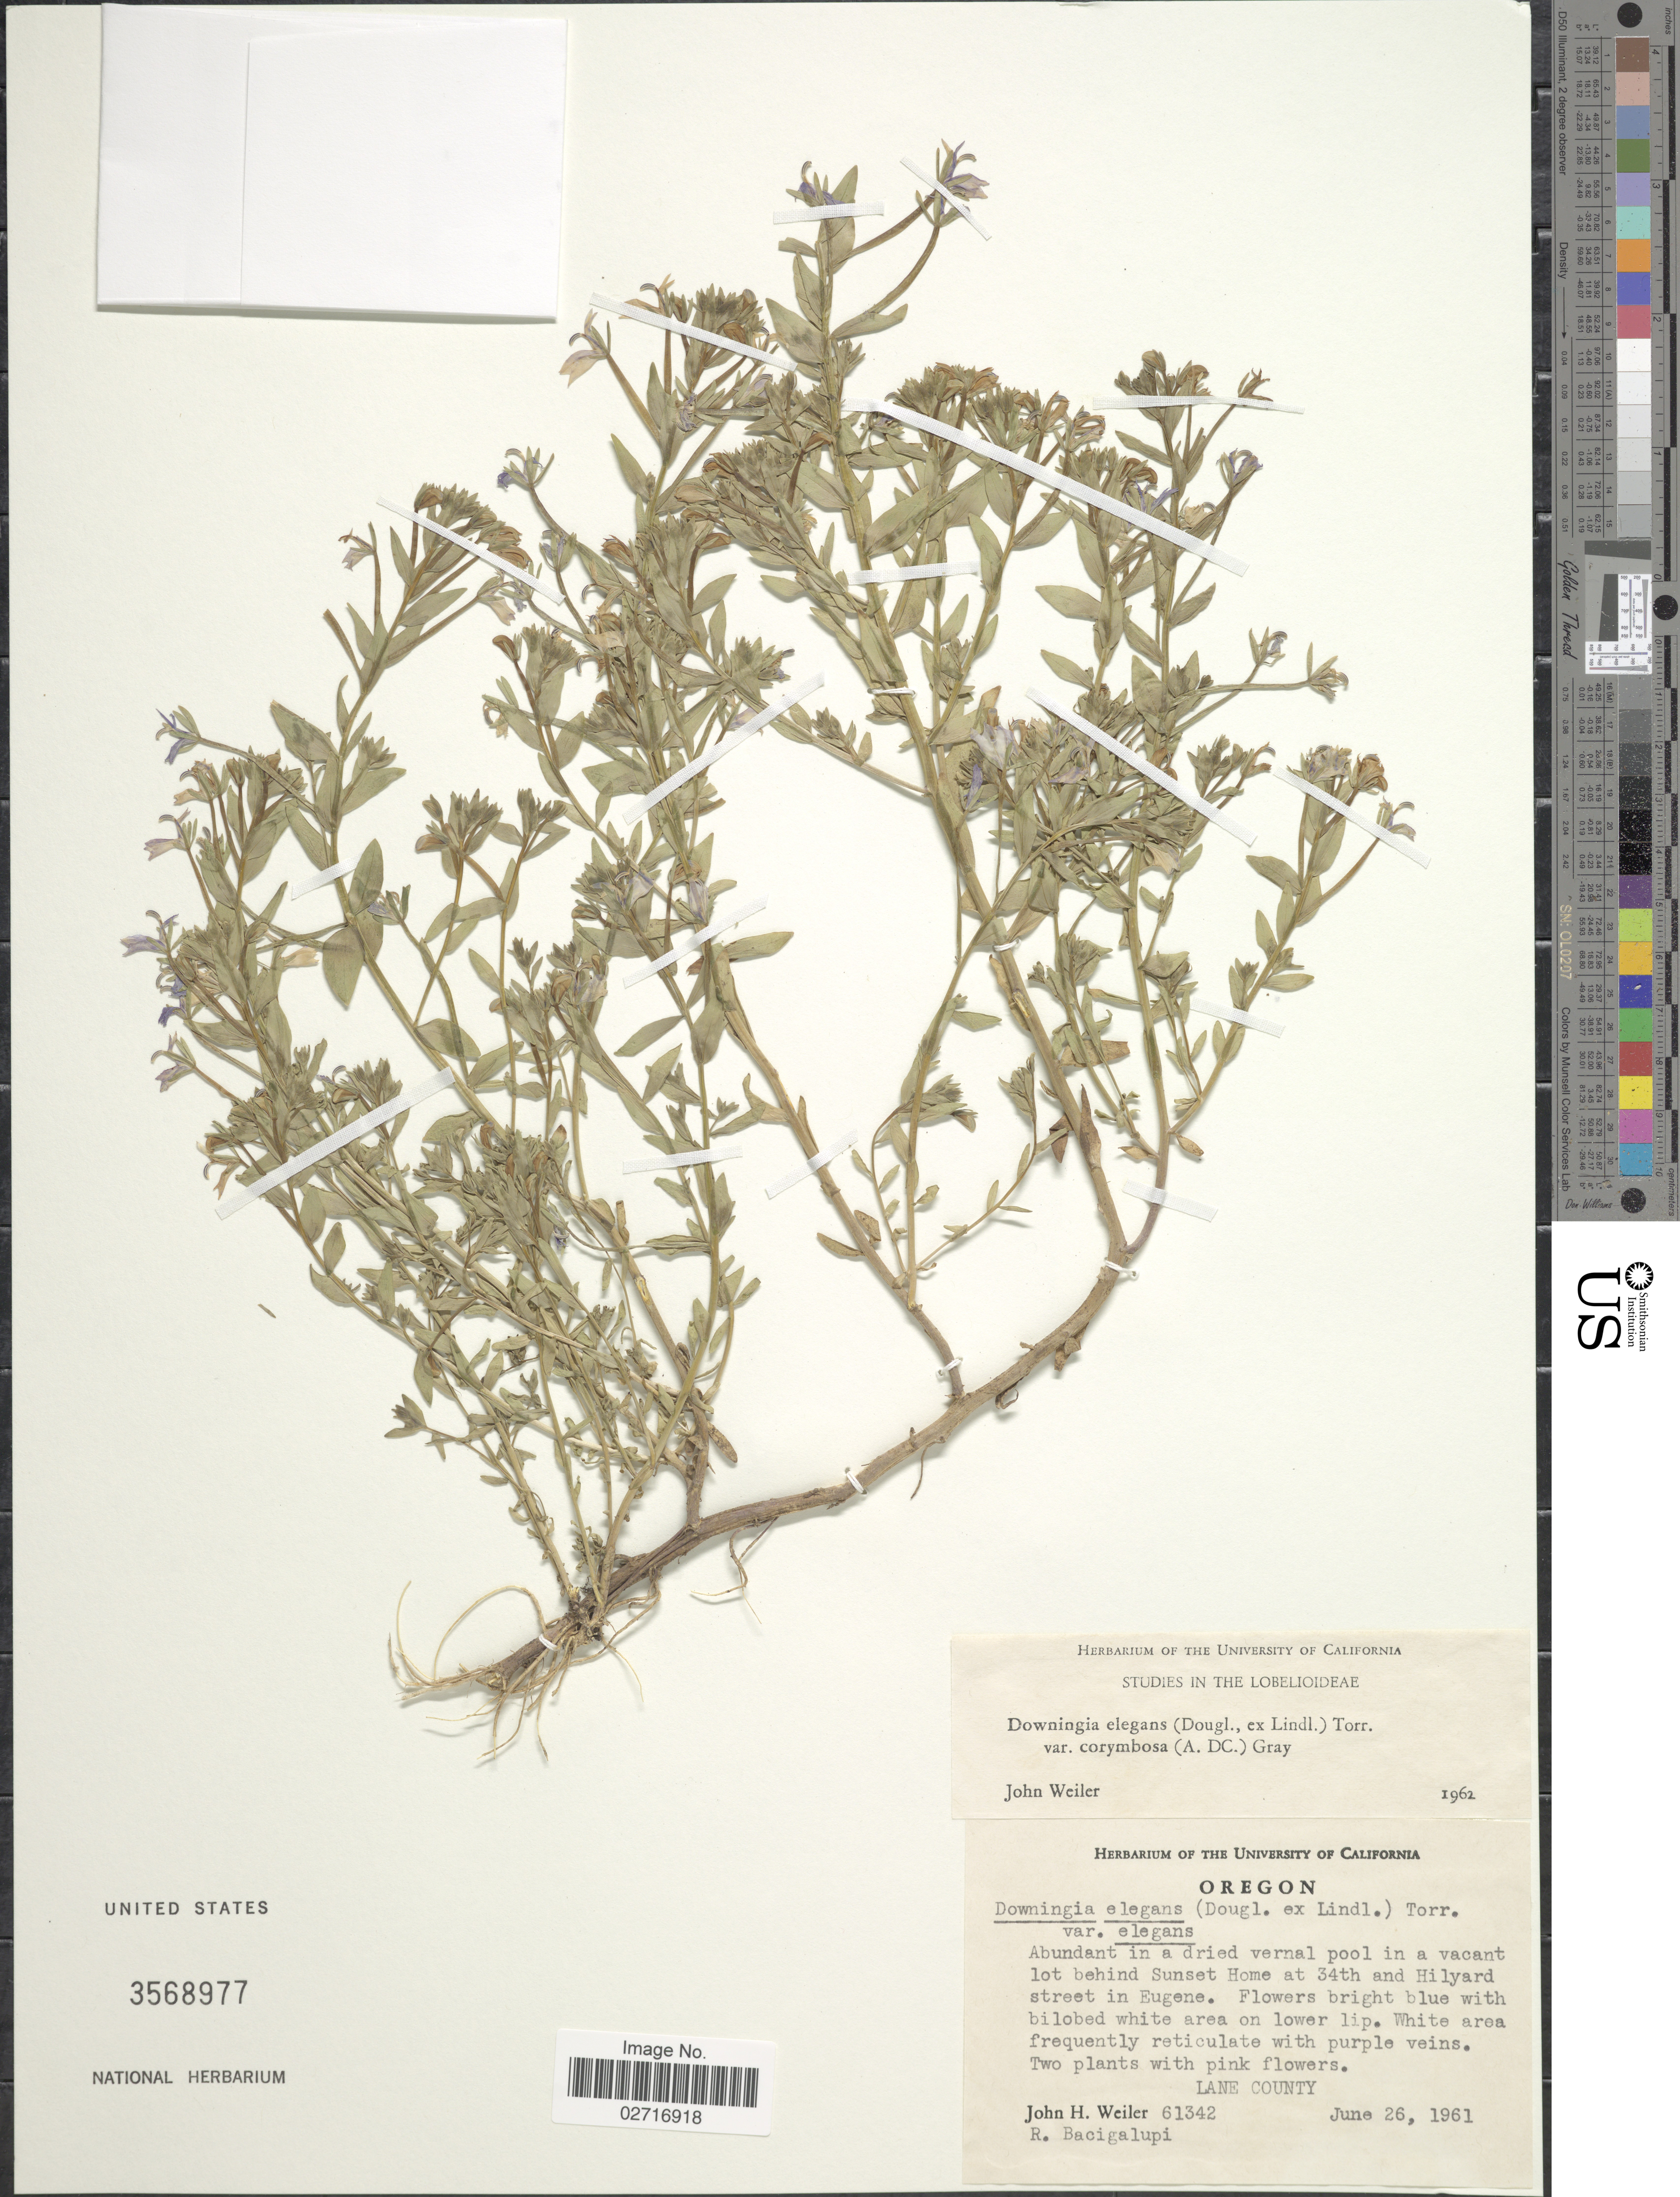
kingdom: Plantae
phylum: Tracheophyta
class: Magnoliopsida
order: Asterales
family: Campanulaceae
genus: Downingia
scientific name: Downingia elegans var. corymbosa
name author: (A. DC.) A. Gray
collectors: J. H. Weiler & R. Bacigalupi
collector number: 61342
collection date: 1961-06-26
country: United States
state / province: Oregon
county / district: Lane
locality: Abundant in a dried vernal pool in a vacant lot behind Sunset Home at 34th and Hilyard street in Eugene. Lane County.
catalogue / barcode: US 3568977